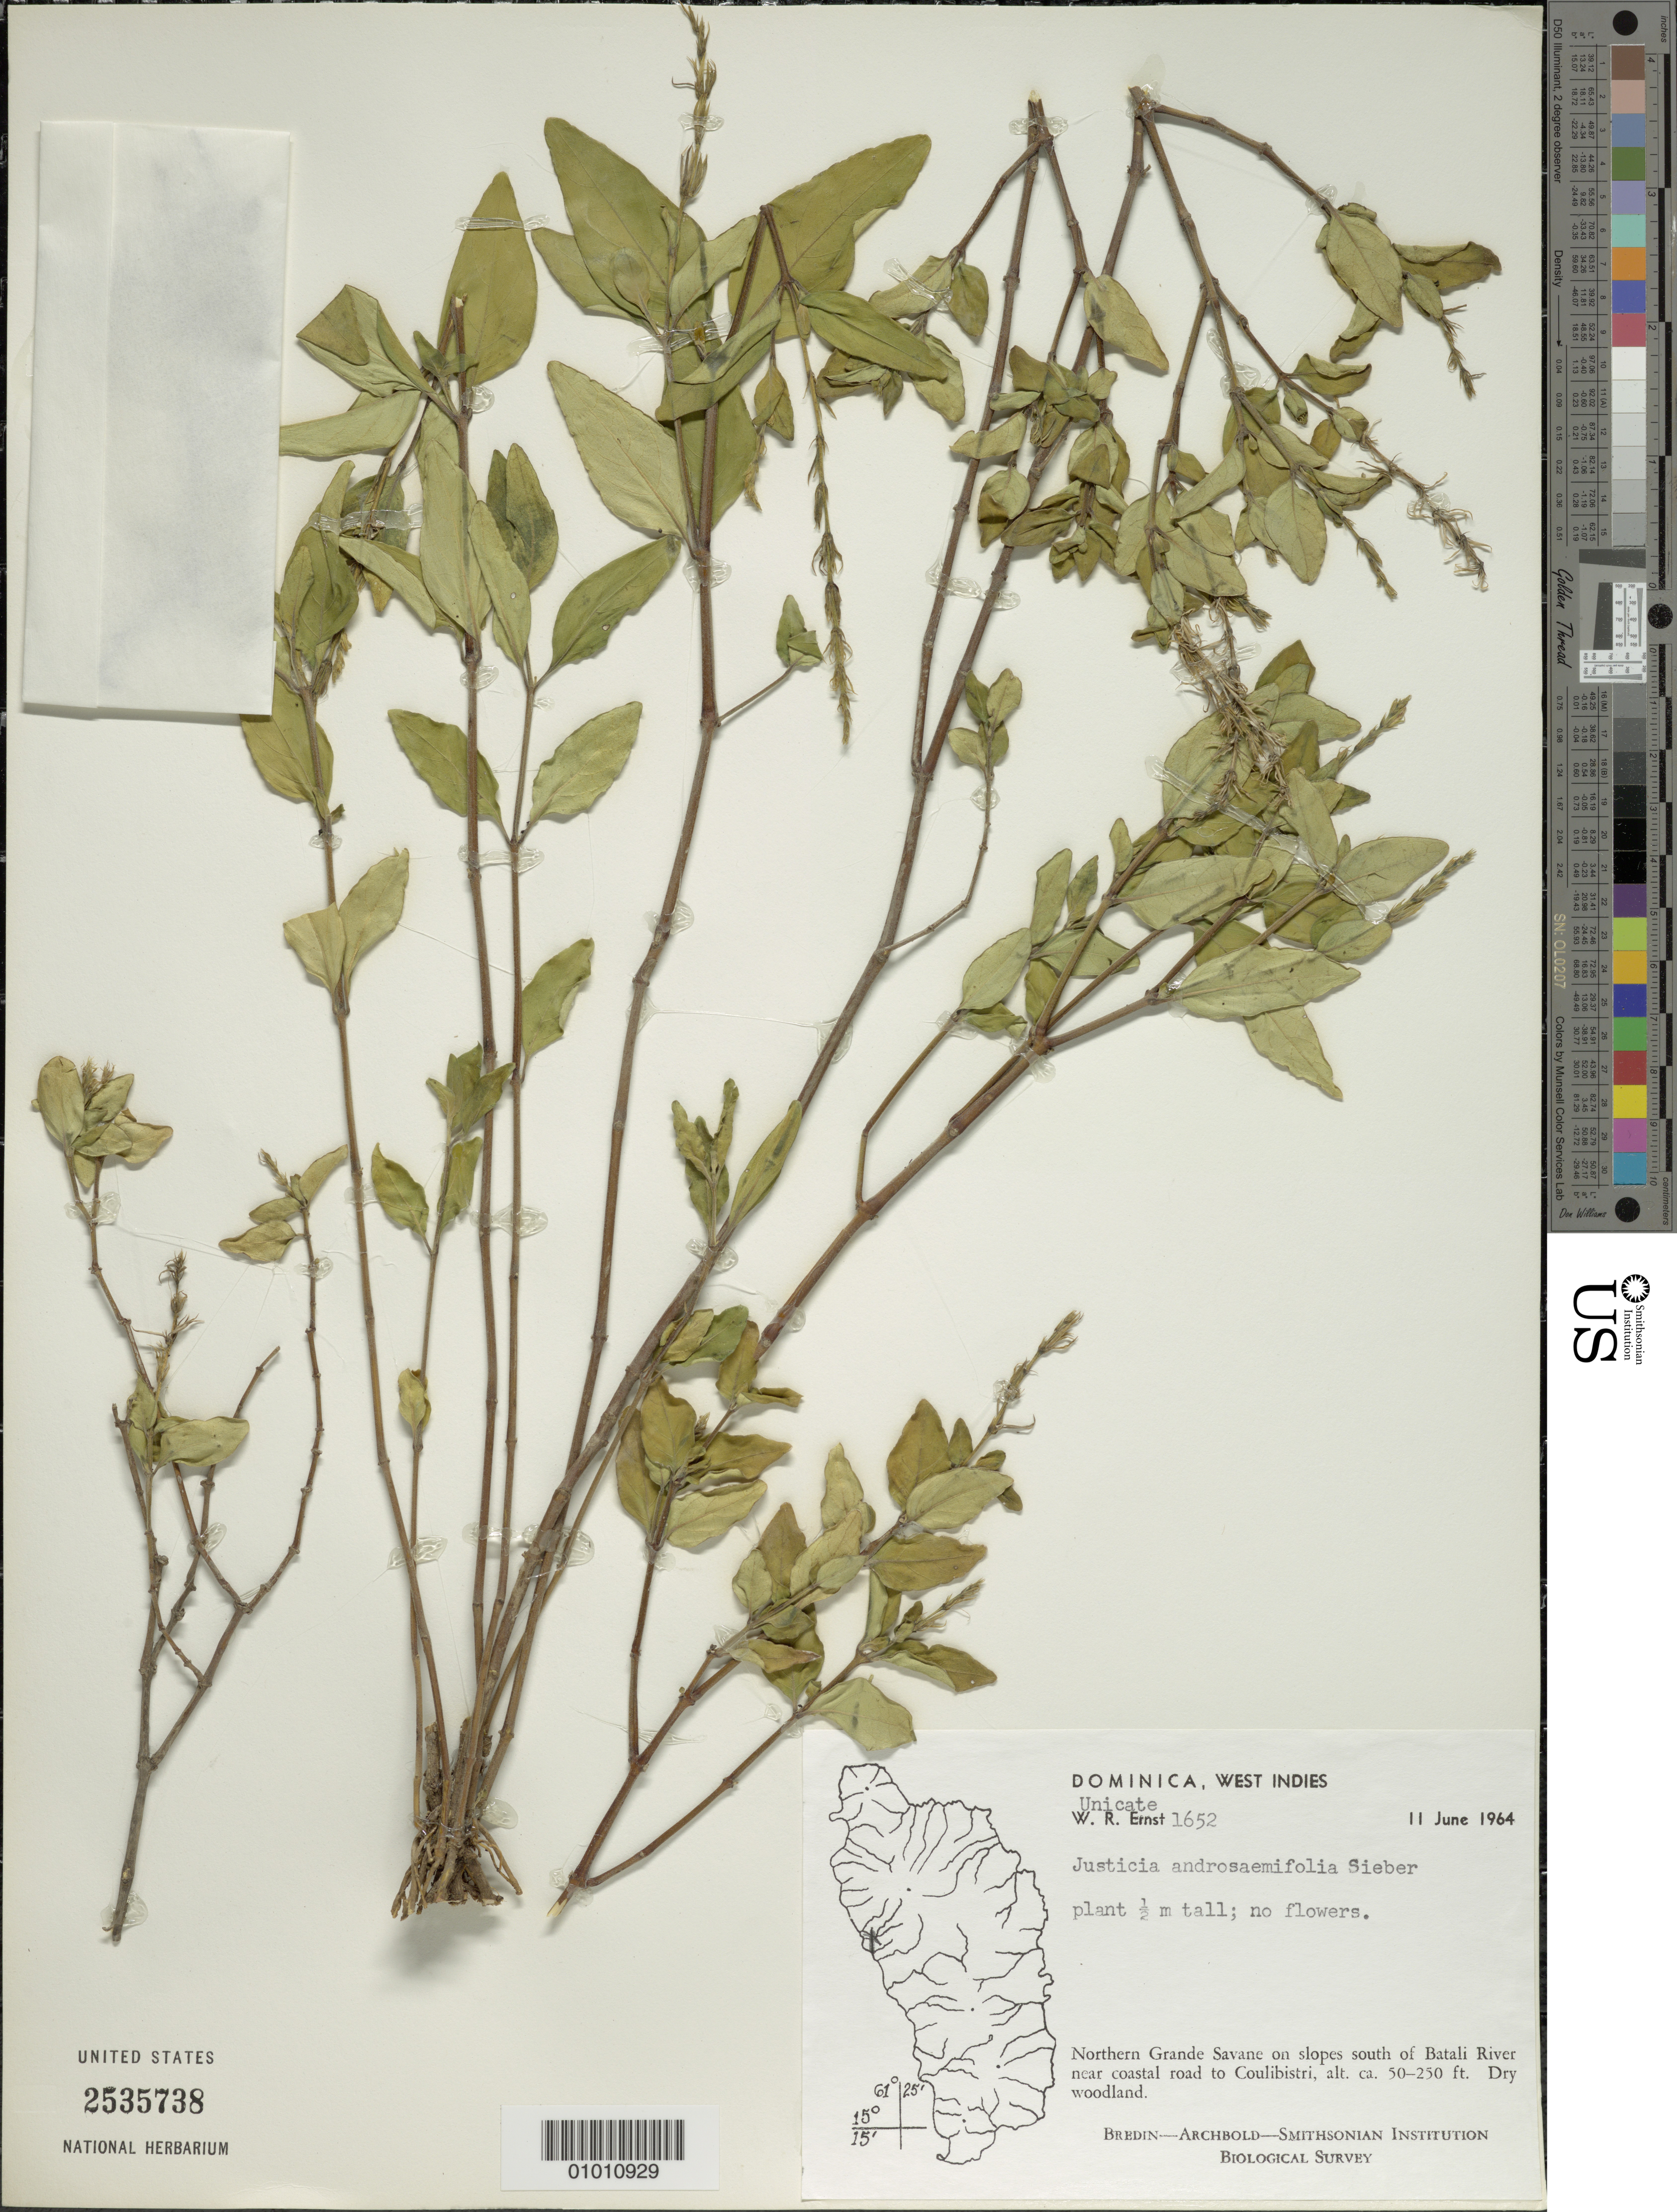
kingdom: Plantae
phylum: Tracheophyta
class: Magnoliopsida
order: Lamiales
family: Acanthaceae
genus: Justicia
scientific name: Justicia androsaemifolia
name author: Lindau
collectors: W. R. Ernst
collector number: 1652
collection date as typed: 11 Jun 1964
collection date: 1964-06-11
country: Dominica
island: Dominica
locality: Northern Grande Savane on slopes of Batali River, near coastal road to Coulibistri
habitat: Dry woodland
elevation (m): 15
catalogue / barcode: US 2535738